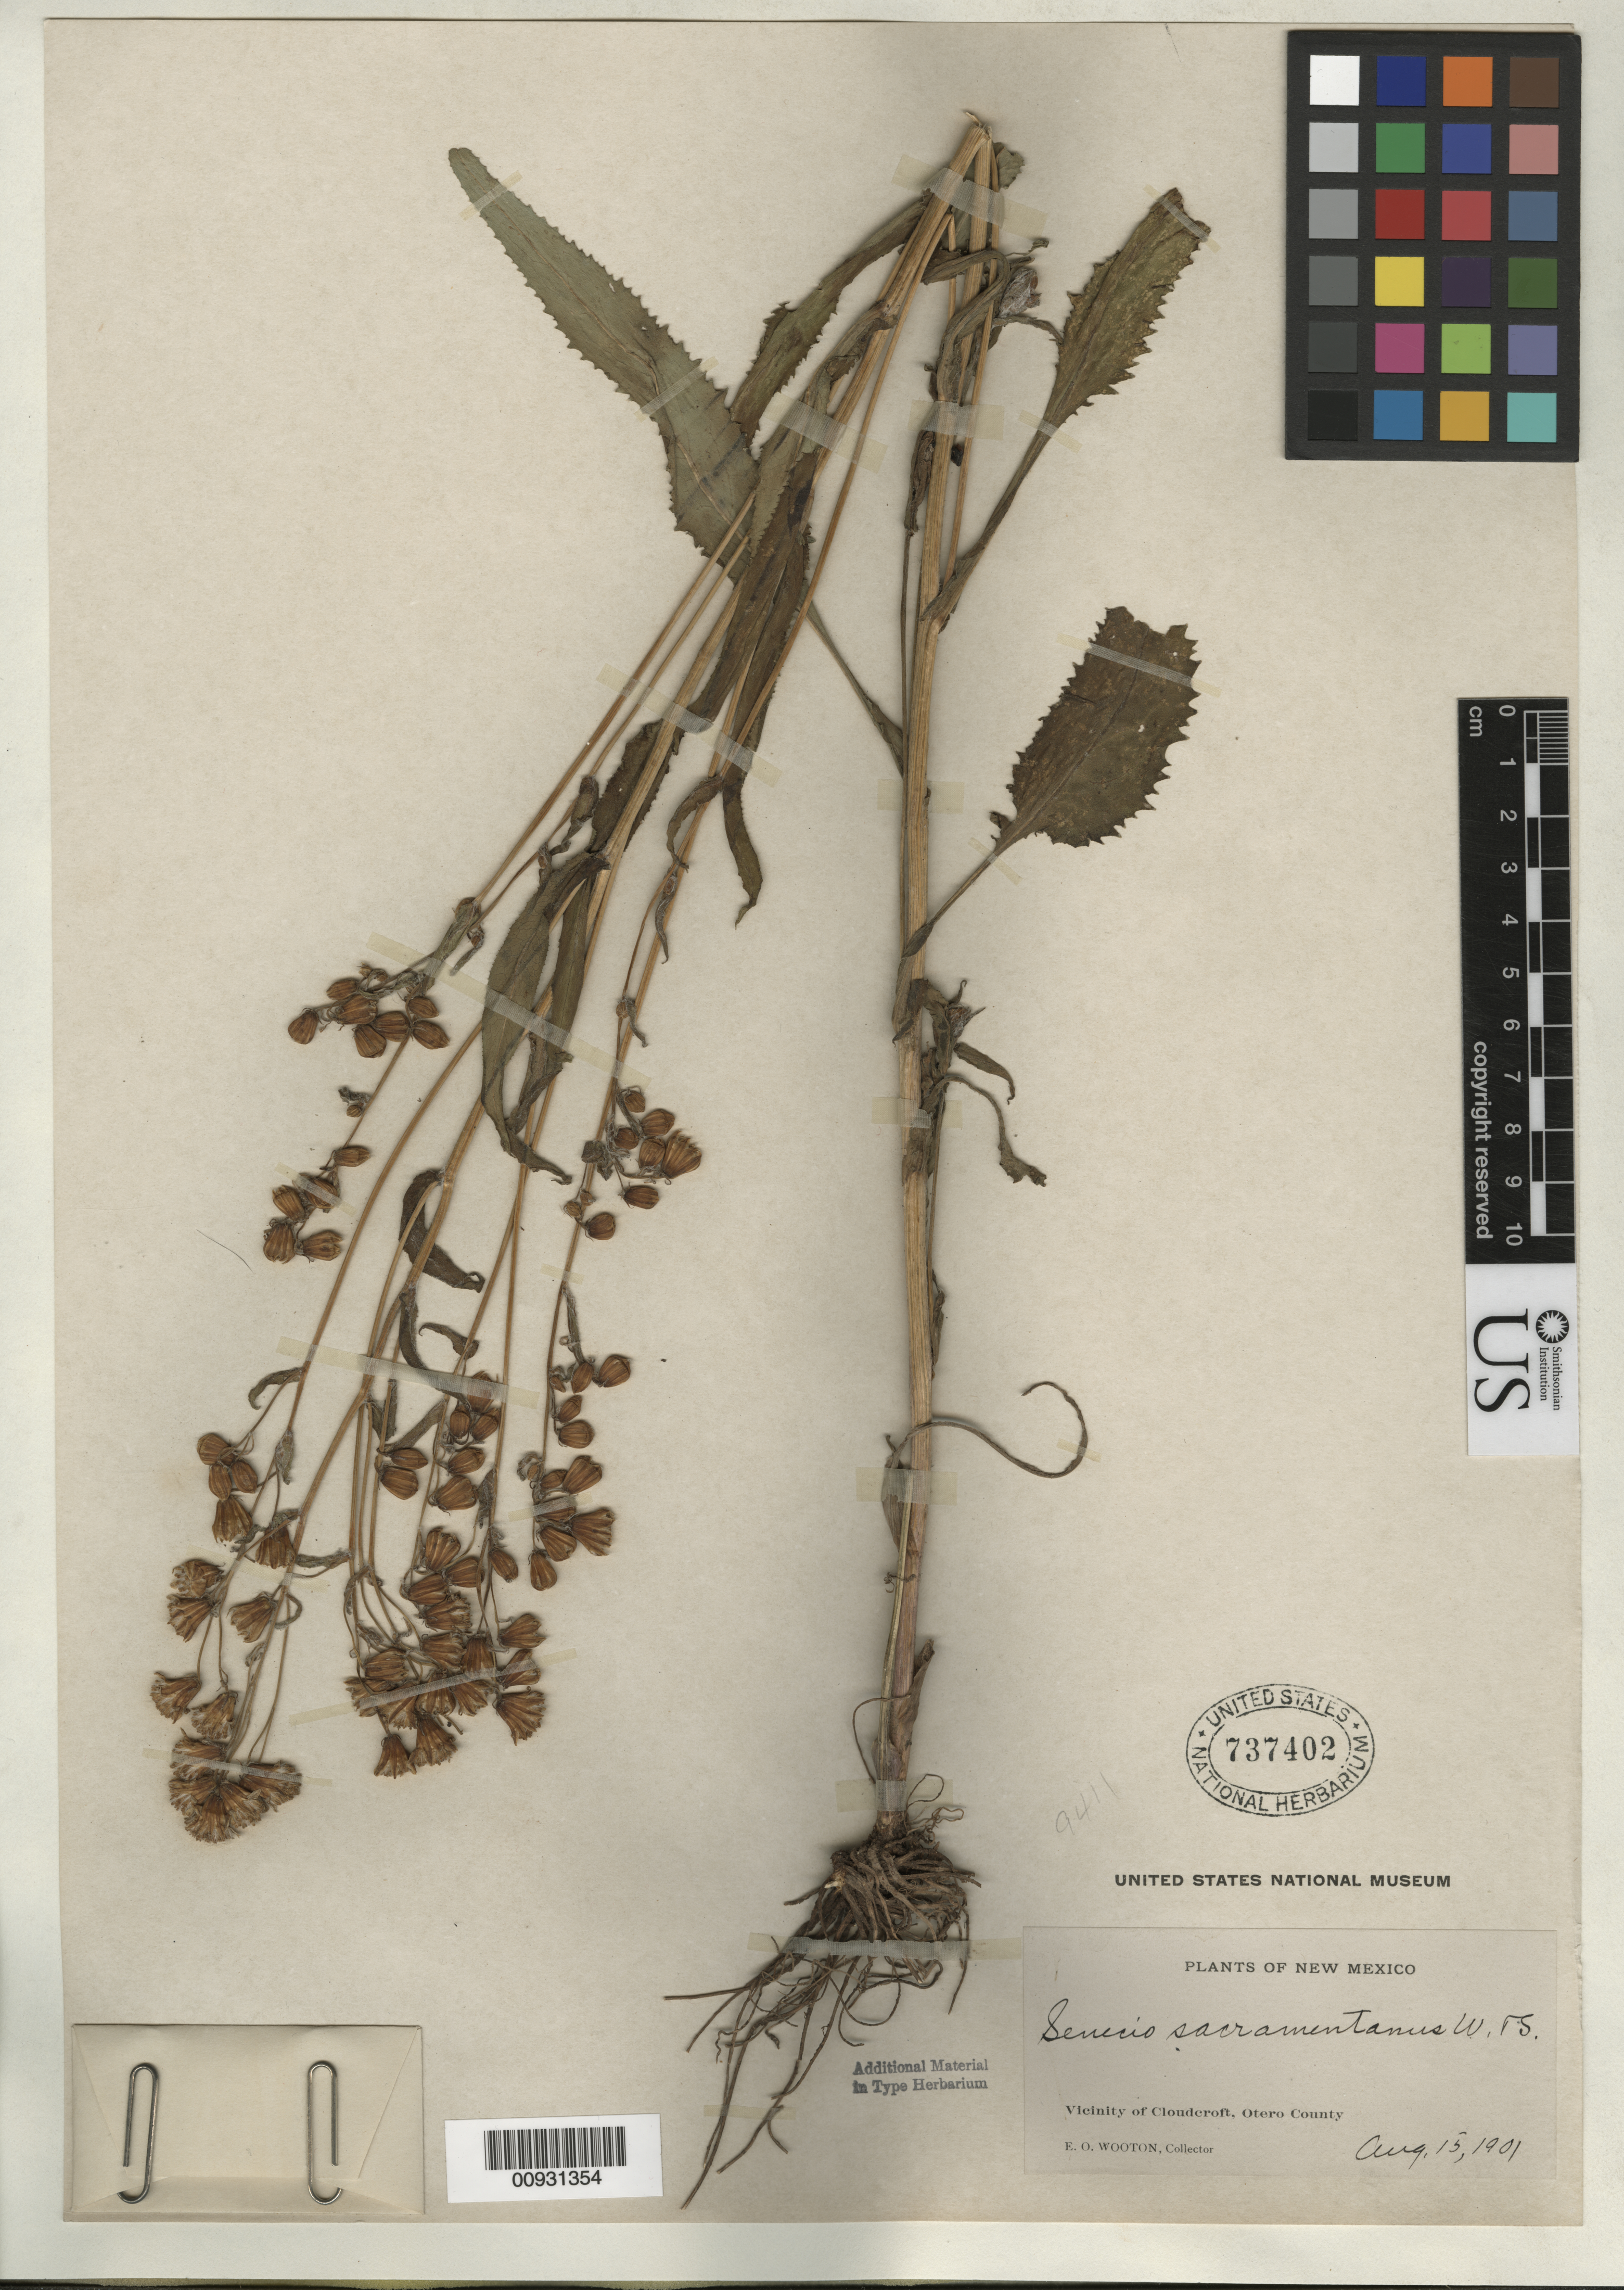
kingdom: Plantae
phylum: Tracheophyta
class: Magnoliopsida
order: Asterales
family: Asteraceae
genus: Senecio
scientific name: Senecio sacramentanus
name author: Wooton & Standl.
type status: Isotype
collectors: E. O. Wooton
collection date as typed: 15 Aug 1901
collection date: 1901-08-15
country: United States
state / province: New Mexico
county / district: Otero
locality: Vicinity of Cloudcroft.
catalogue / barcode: US 737402